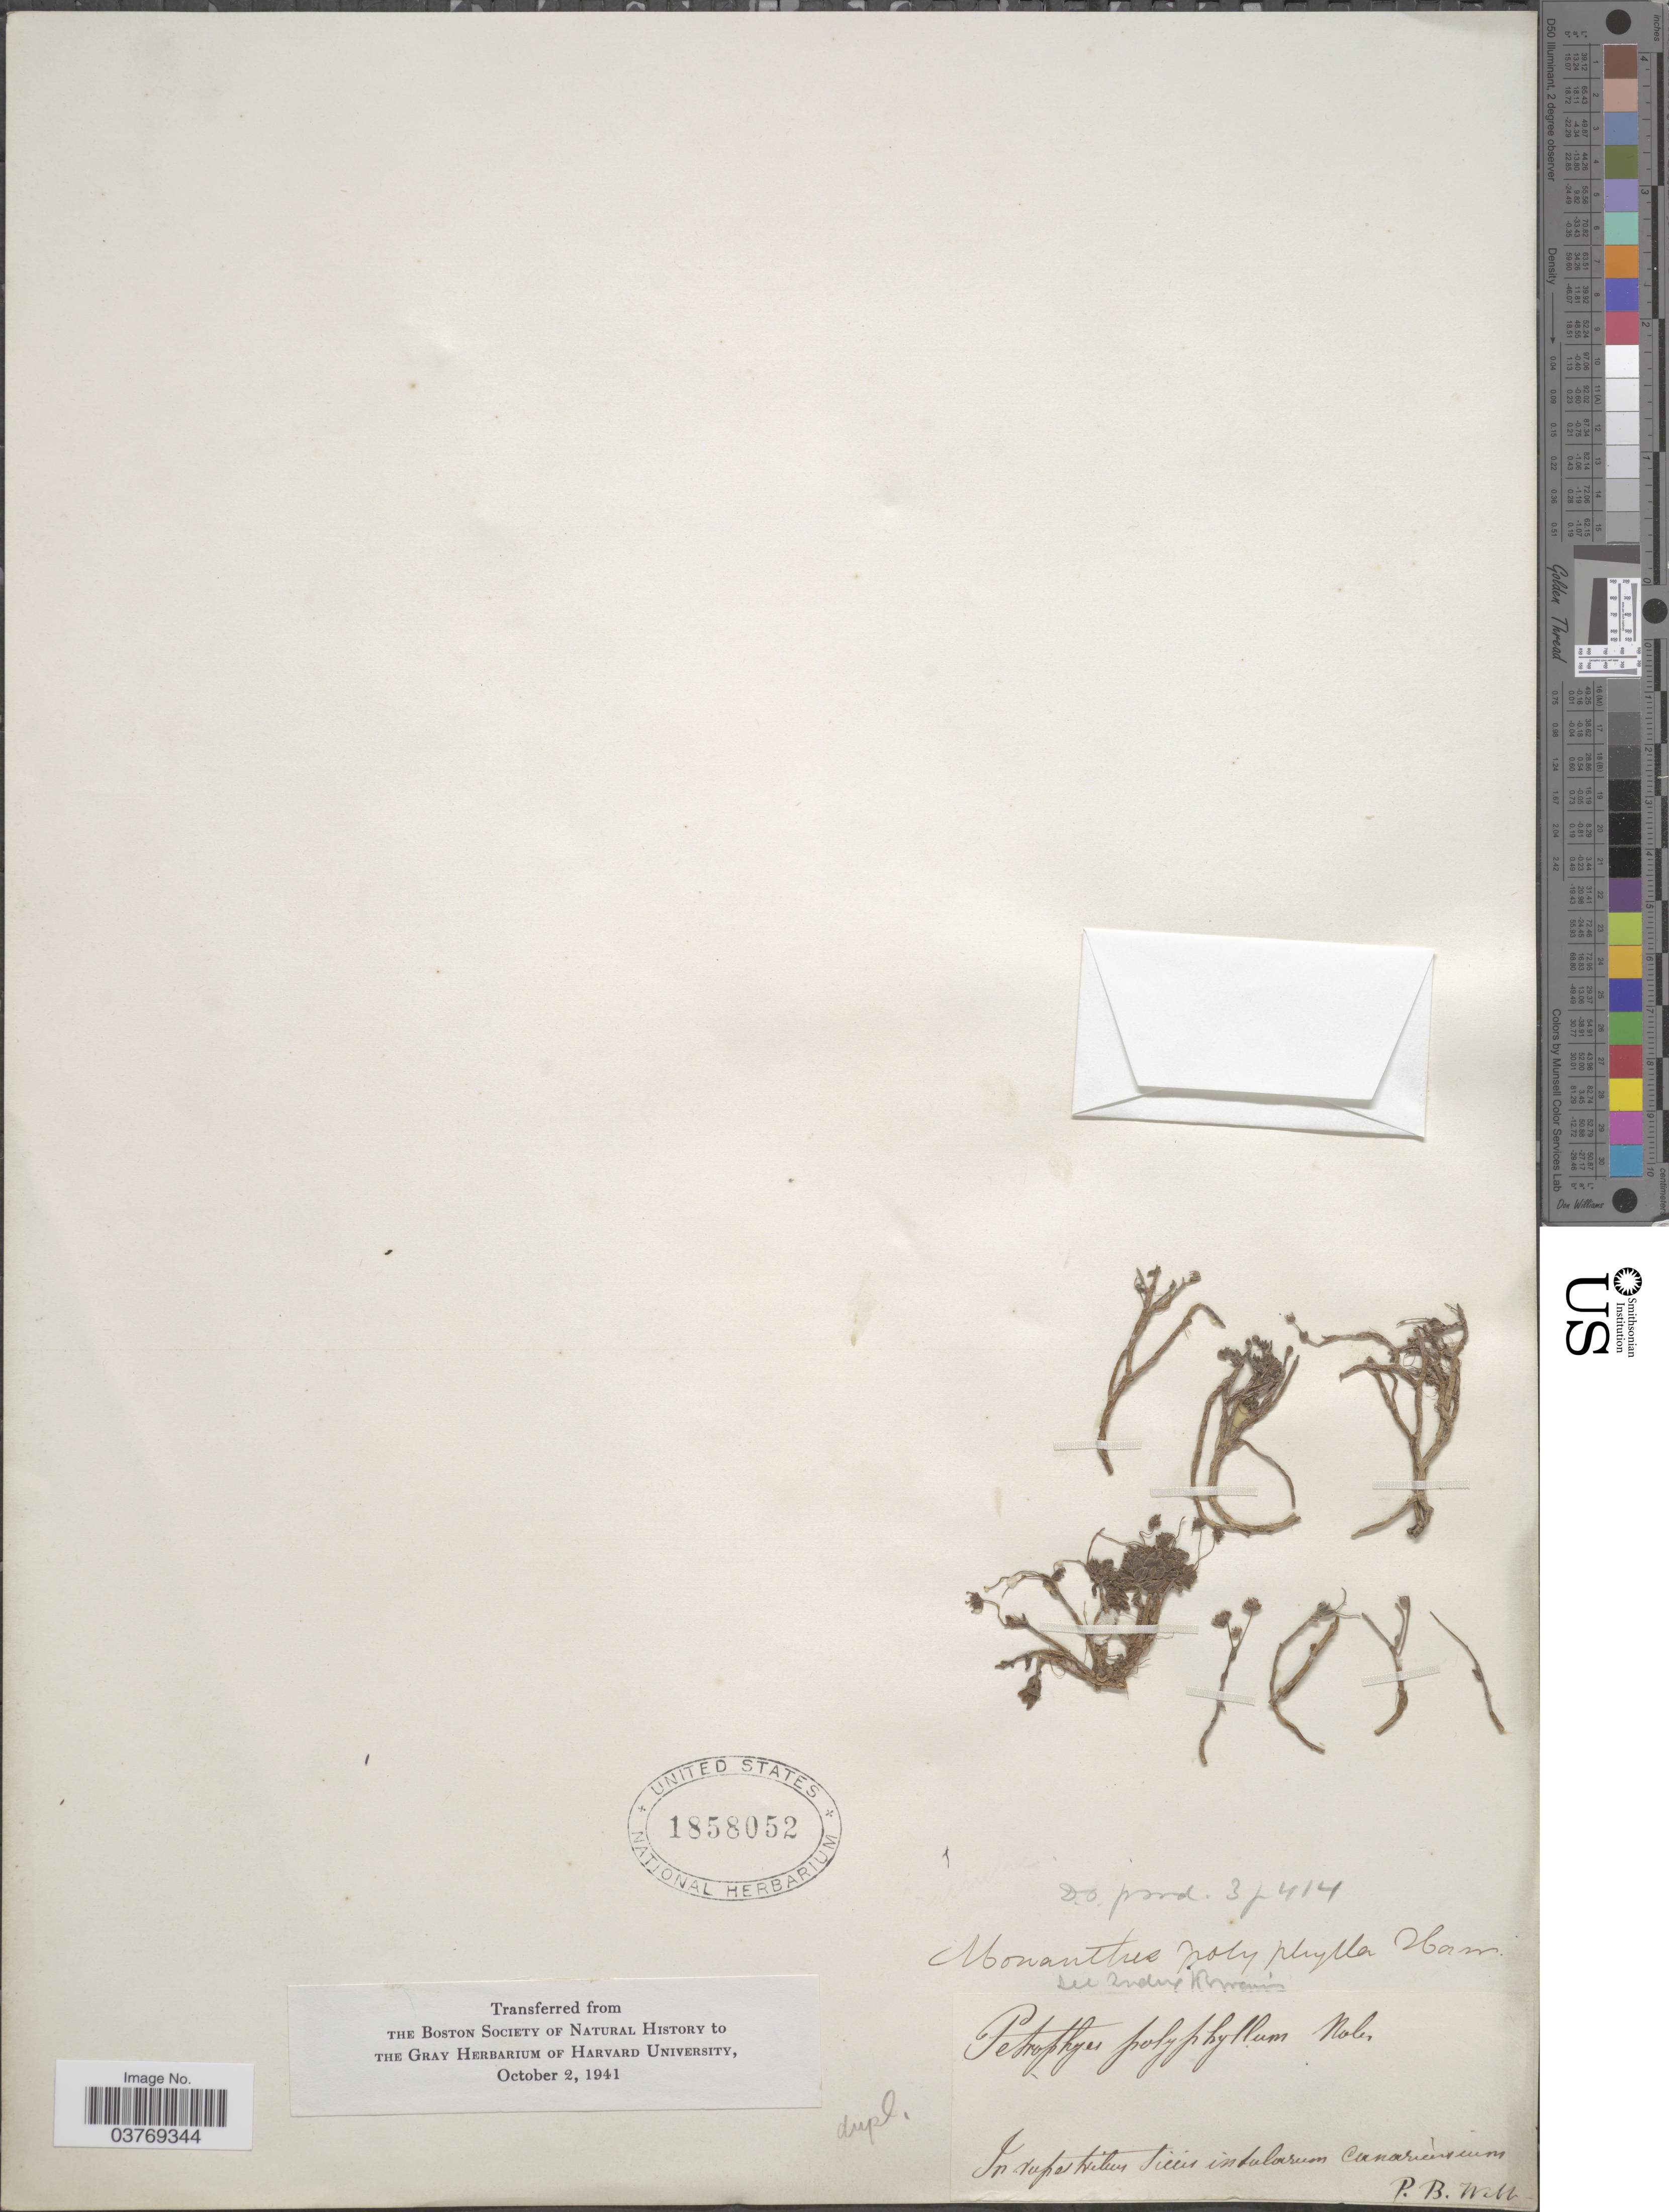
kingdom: Plantae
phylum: Tracheophyta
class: Magnoliopsida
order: Saxifragales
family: Crassulaceae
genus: Monanthes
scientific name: Monanthes polyphylla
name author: (Aiton) Haw.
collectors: P. B. Webb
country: Spain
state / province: Canarias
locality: In rupestribus Siccis intulorum* Canariensium.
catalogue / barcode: US 1858052